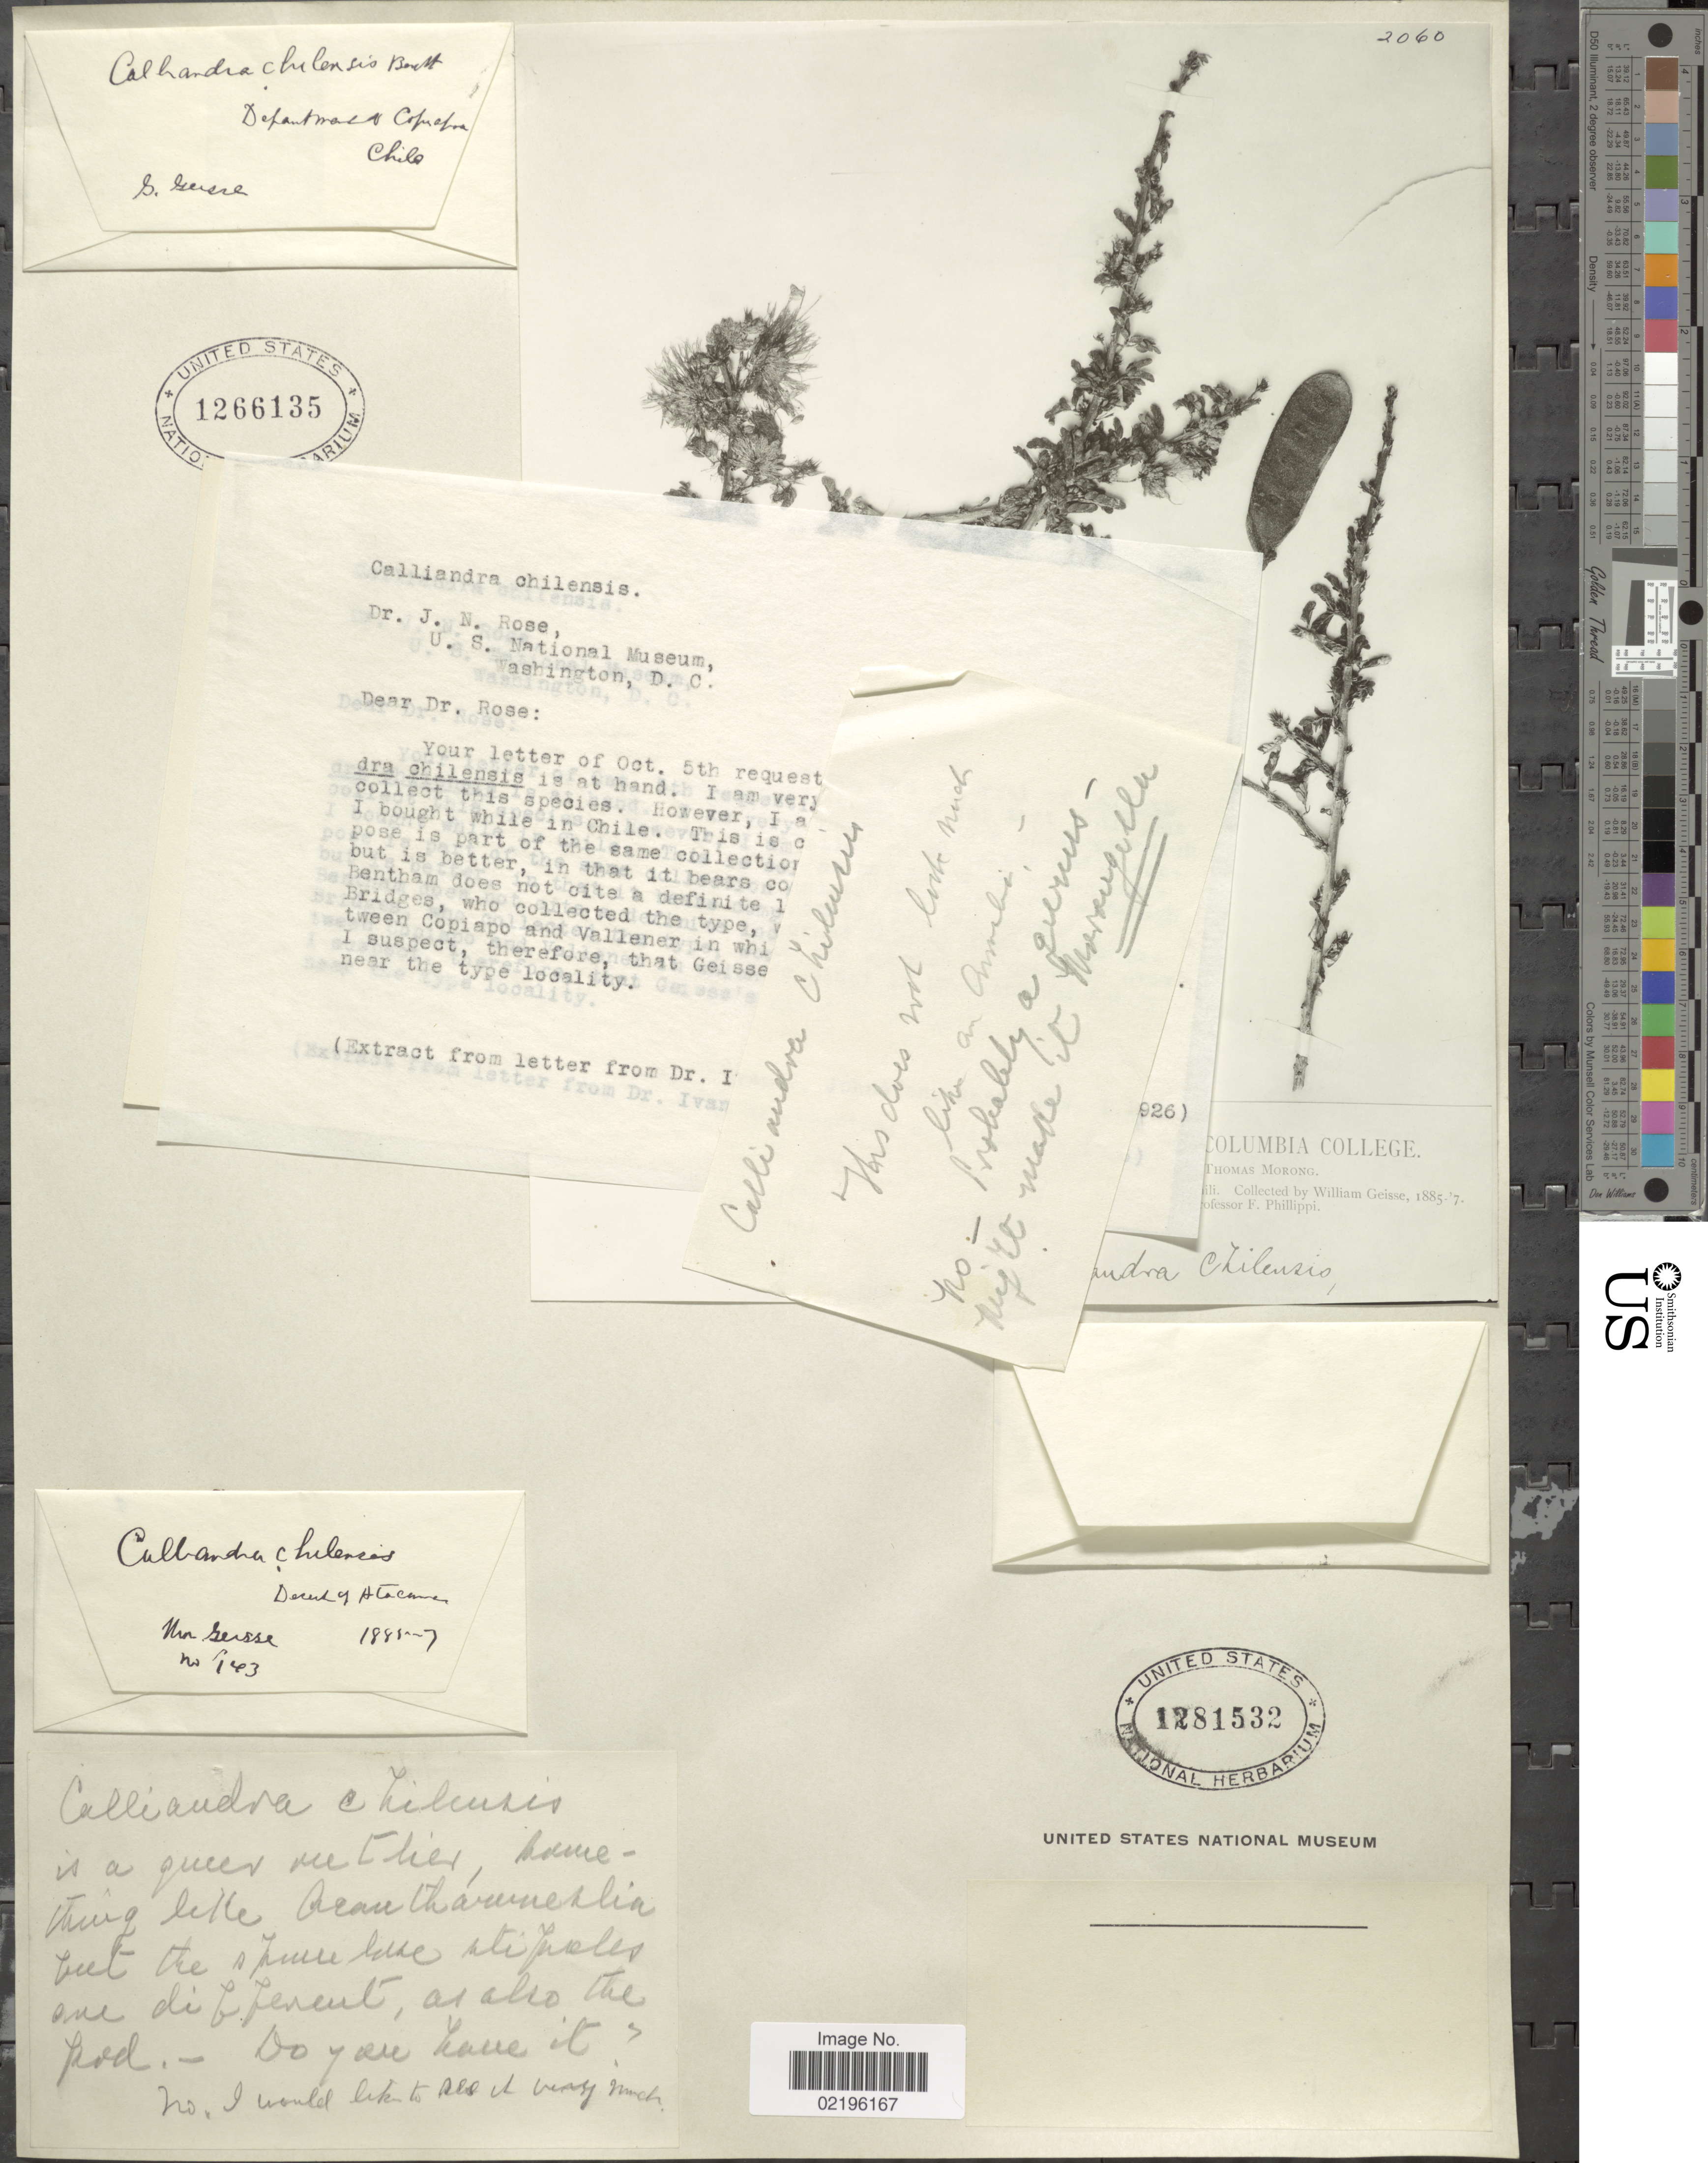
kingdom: Plantae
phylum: Tracheophyta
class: Magnoliopsida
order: Fabales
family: Fabaceae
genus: Calliandra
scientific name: Calliandra chilensis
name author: Benth.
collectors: W. Geisse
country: Chile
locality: Department Copiapo.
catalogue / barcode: US 1266135-2